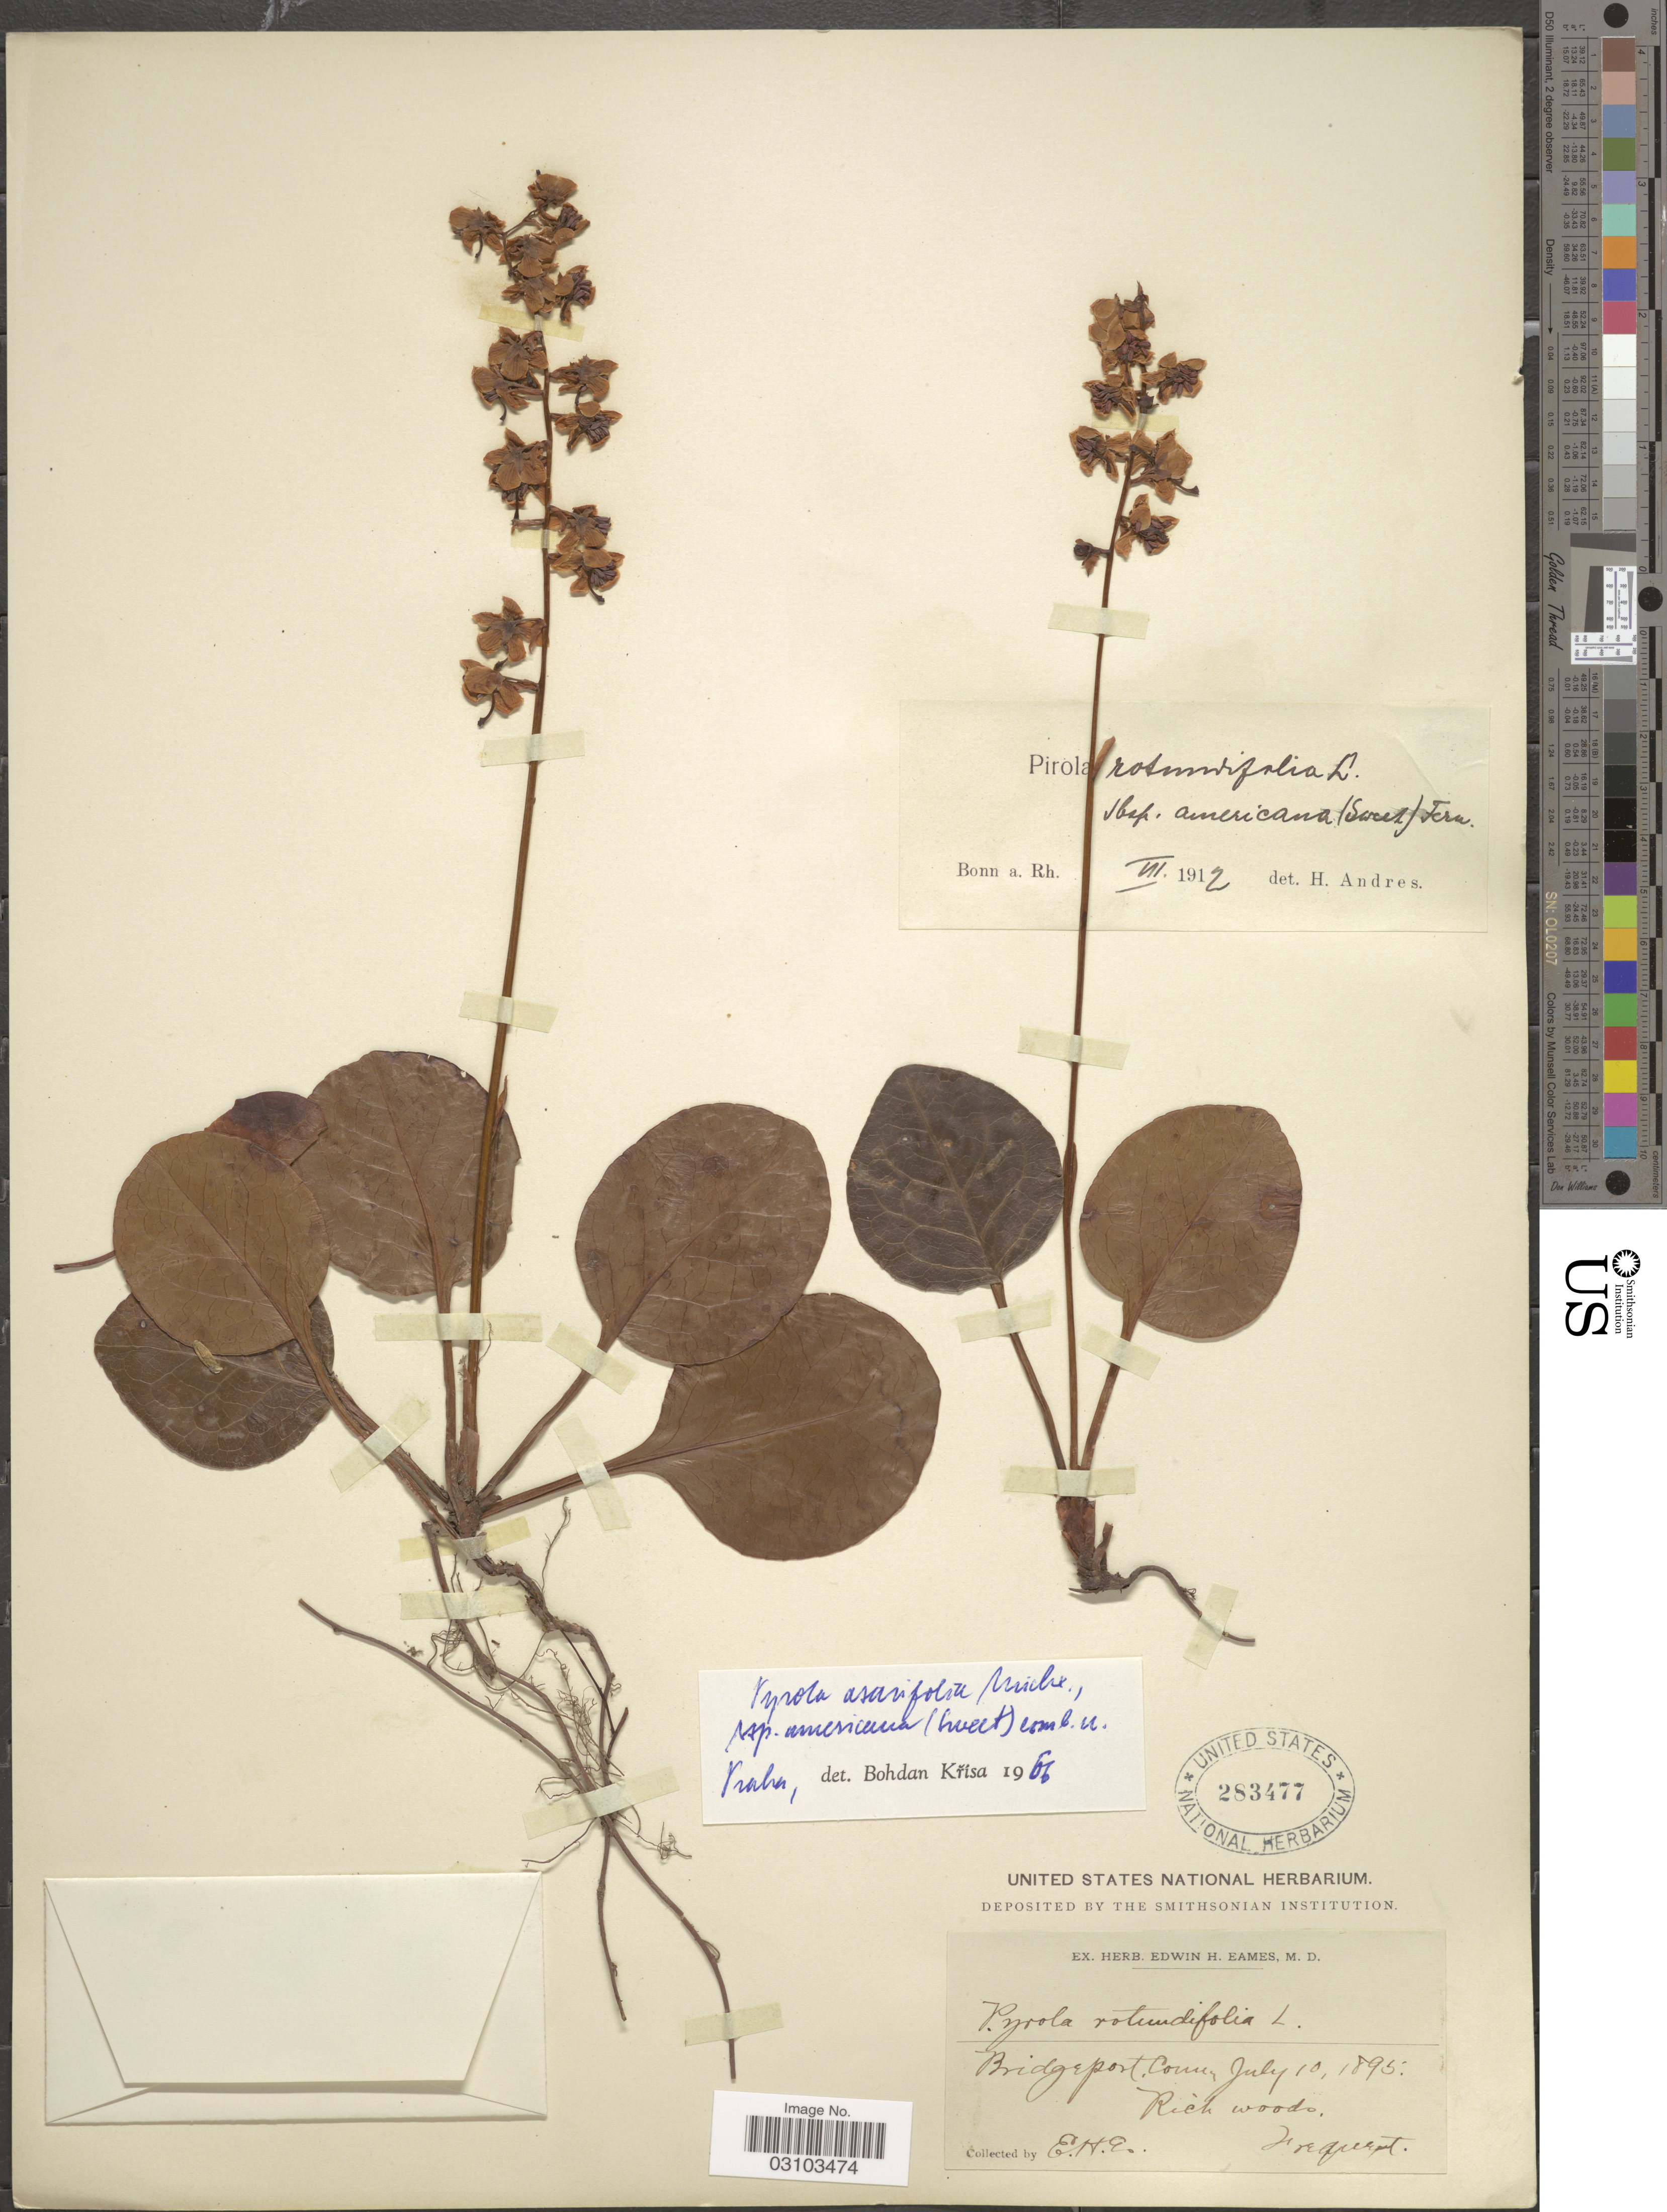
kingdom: Plantae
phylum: Tracheophyta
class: Magnoliopsida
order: Ericales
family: Ericaceae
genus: Pyrola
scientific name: Pyrola asarifolia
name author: Michx.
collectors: E. H. Eames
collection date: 1895-07-10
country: United States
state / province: Connecticut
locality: Bridgeport.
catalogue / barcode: US 283477